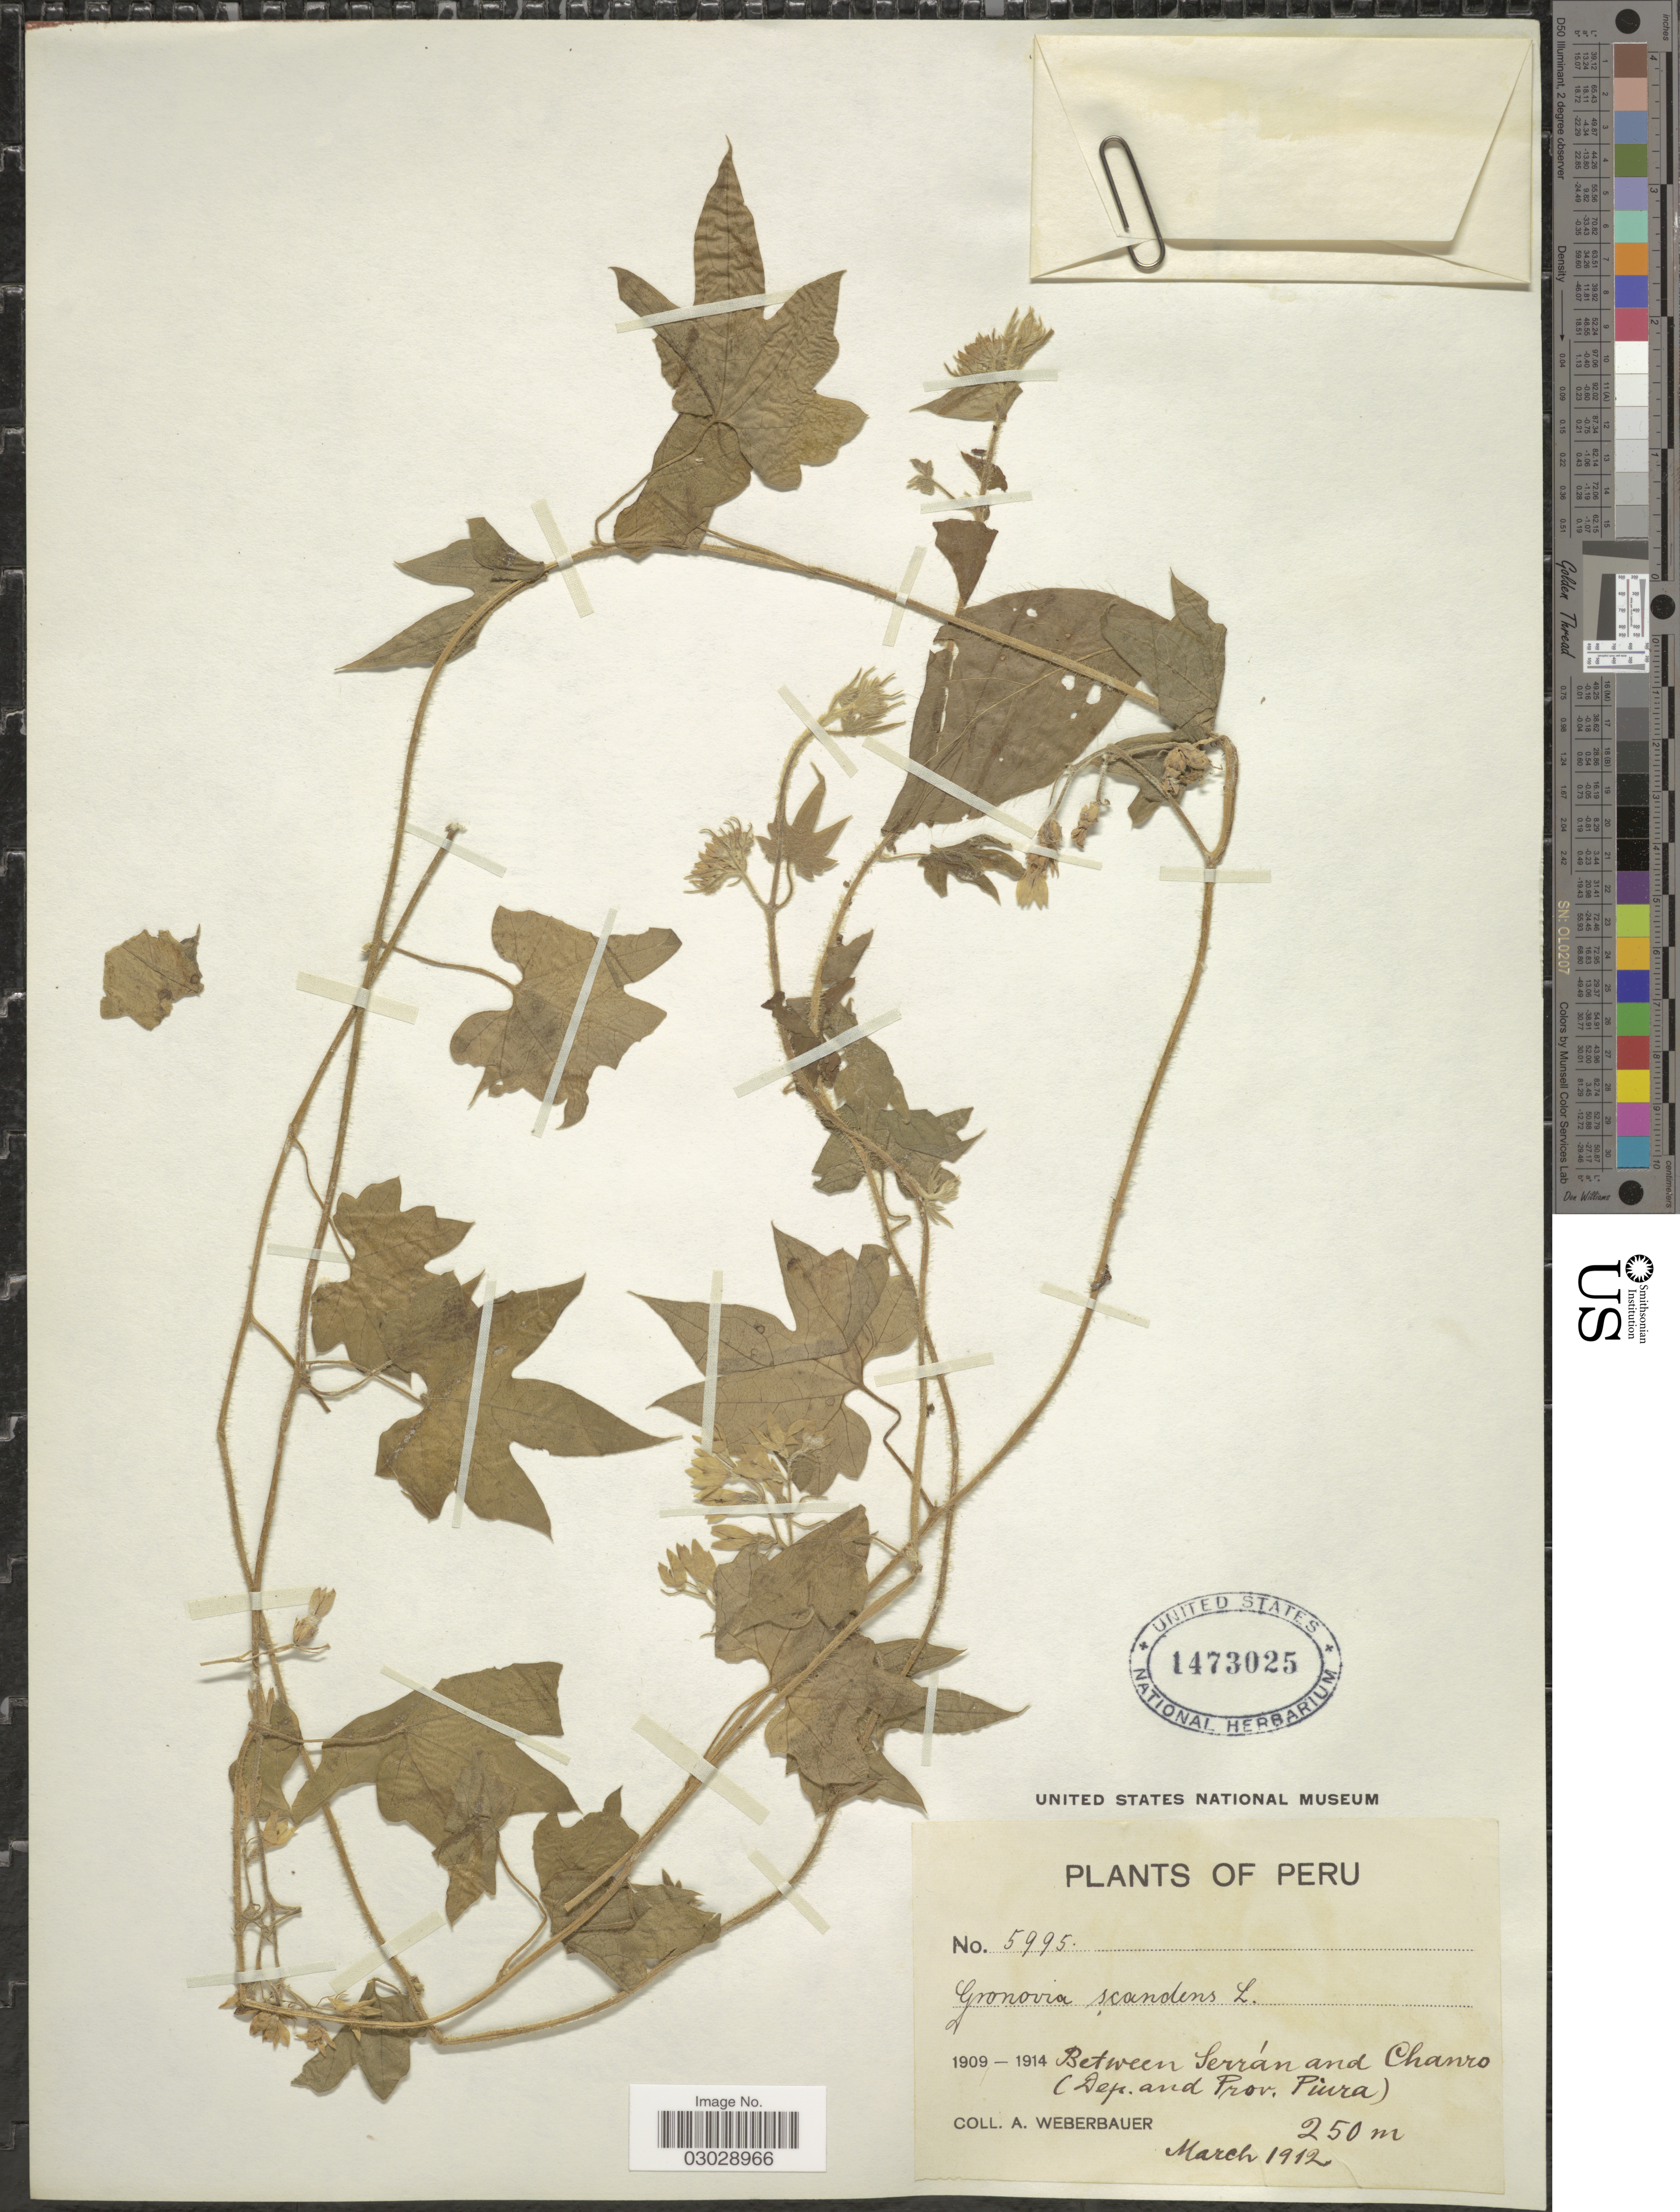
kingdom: Plantae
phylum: Tracheophyta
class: Magnoliopsida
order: Cornales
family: Loasaceae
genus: Gronovia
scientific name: Gronovia scandens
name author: L.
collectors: A. Weberbauer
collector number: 5995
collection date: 1912-03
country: Peru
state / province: Piura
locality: Between Serrán and Chanro. (Dep. and Prov. Piura).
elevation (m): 250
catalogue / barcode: US 1473025